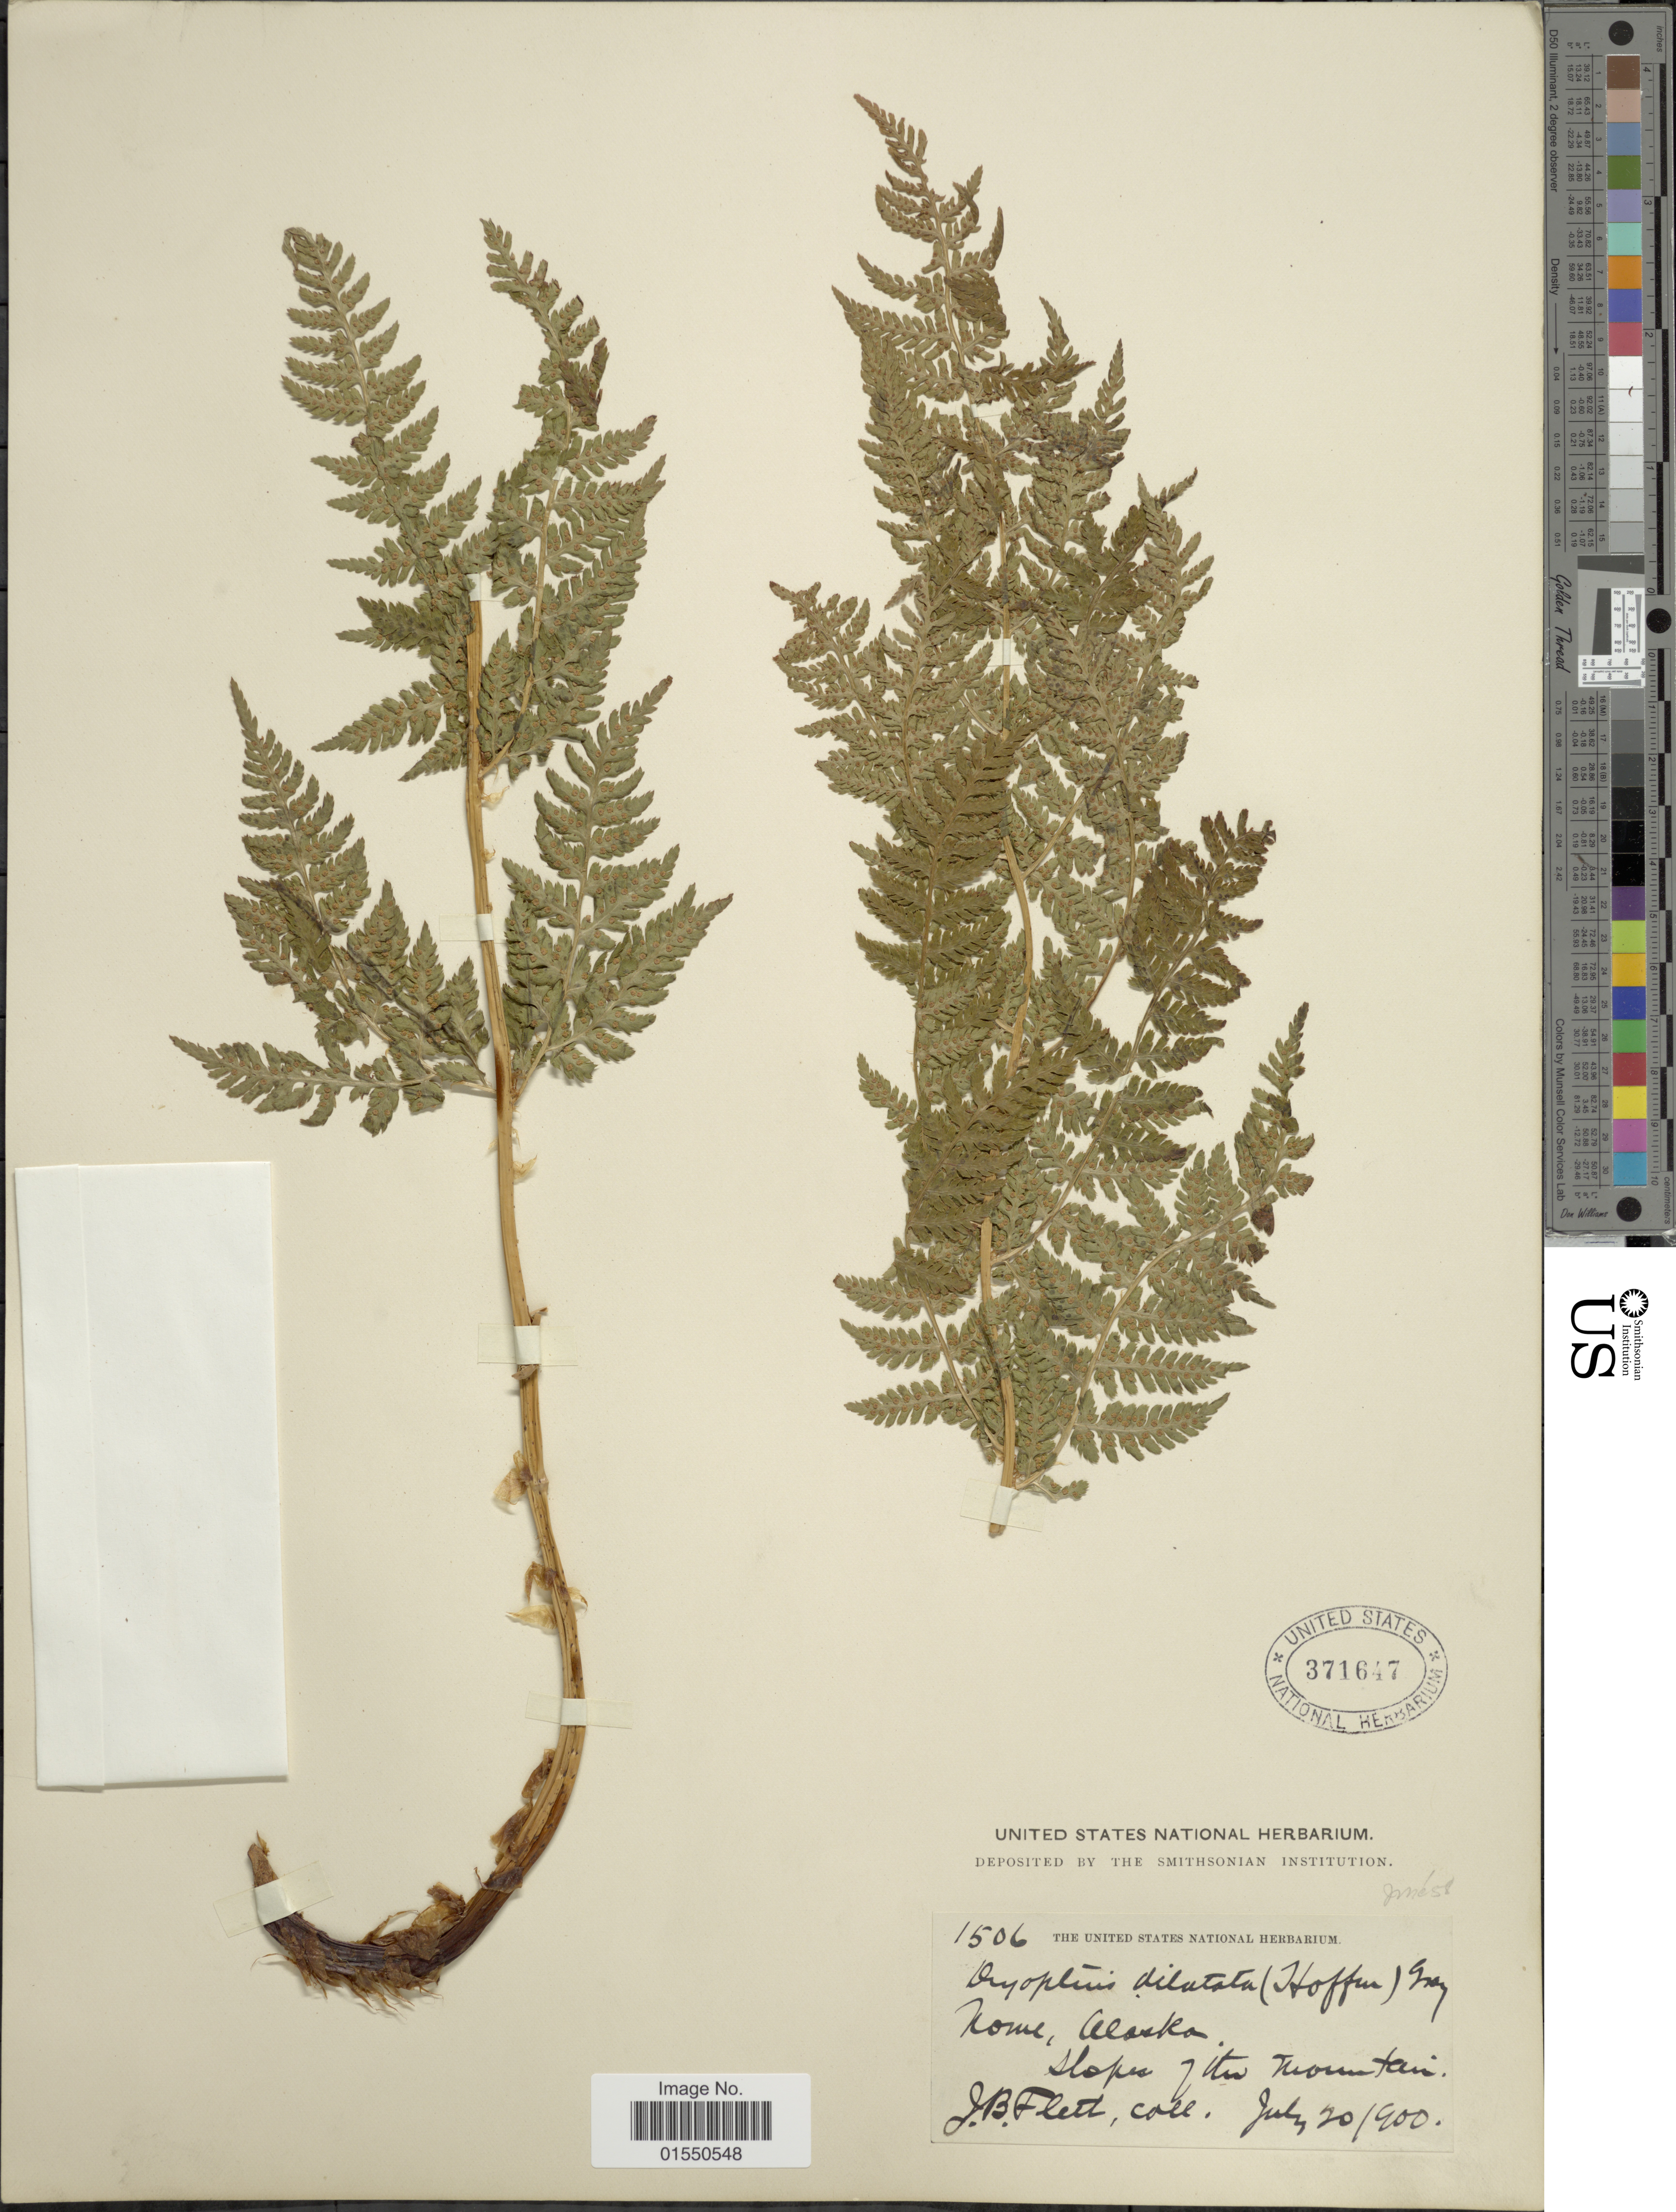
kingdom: Plantae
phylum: Tracheophyta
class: Polypodiopsida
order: Polypodiales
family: Dryopteridaceae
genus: Dryopteris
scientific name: Dryopteris expansa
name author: (C. Presl) Fraser-Jenk. & Jermy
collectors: J. Flett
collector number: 1506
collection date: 1900-07-20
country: United States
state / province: Alaska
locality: Nome, slopes of the Mountain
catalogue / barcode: US 371647